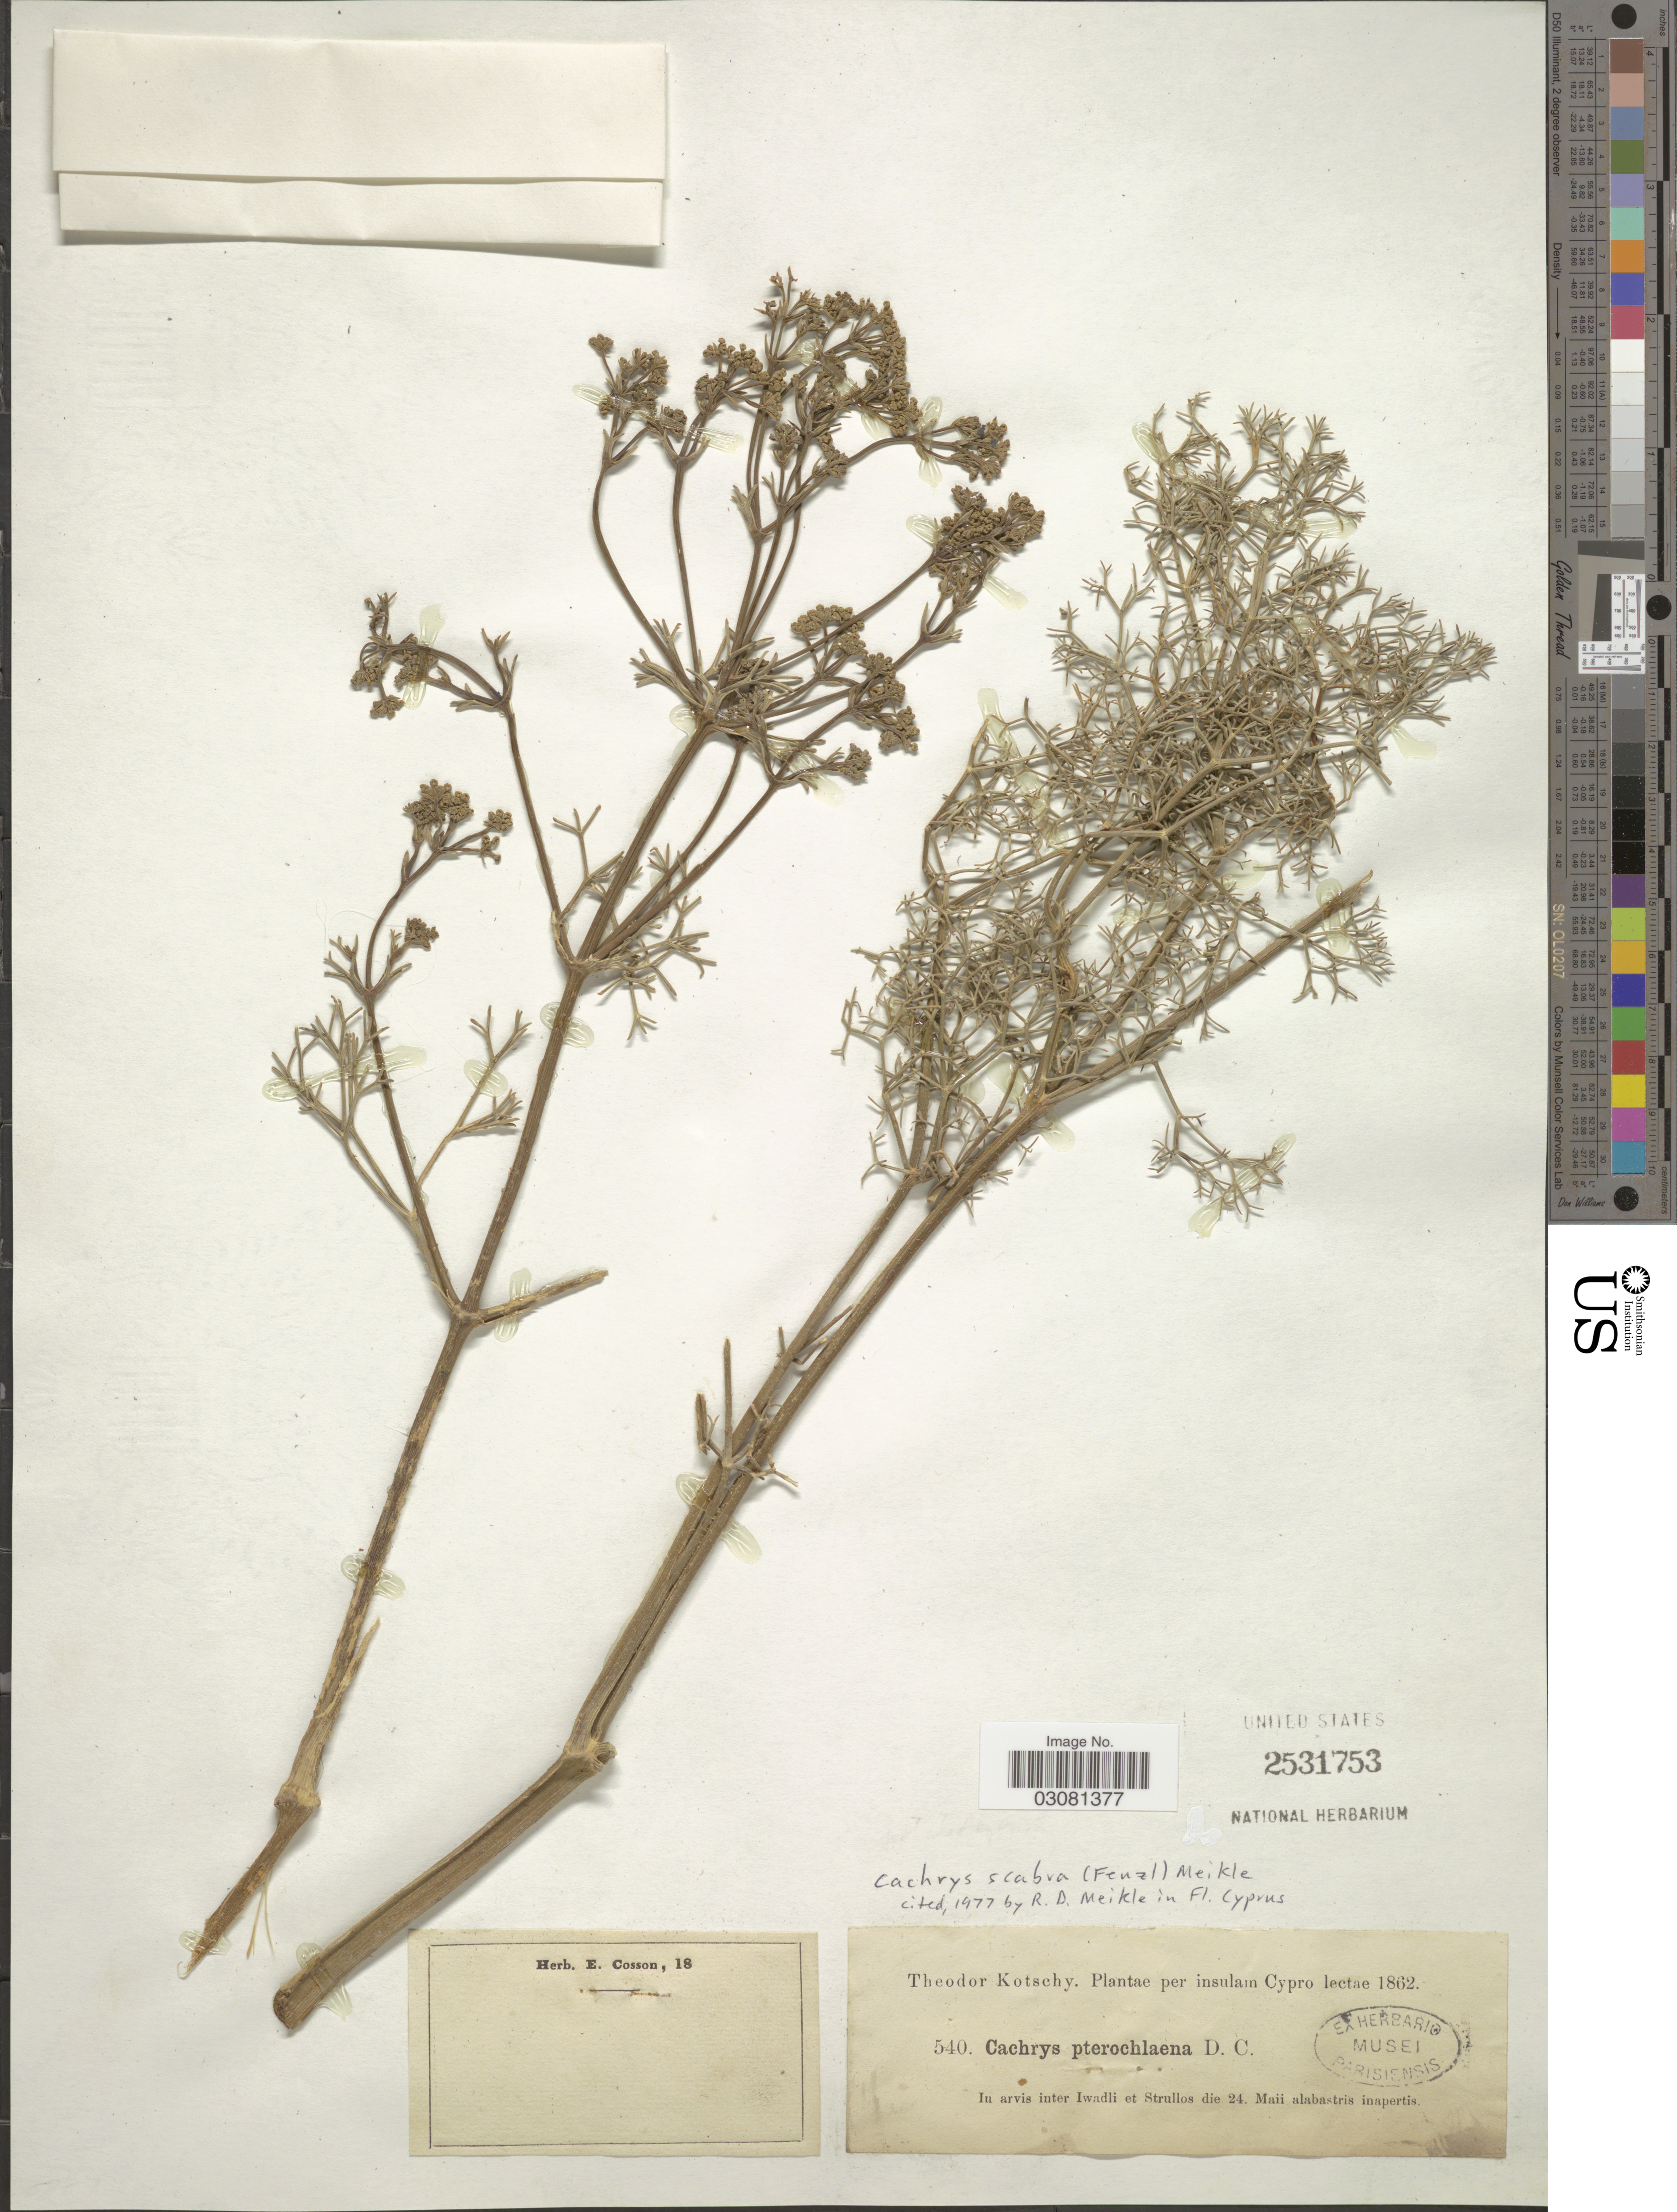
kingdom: Plantae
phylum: Tracheophyta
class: Magnoliopsida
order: Apiales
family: Apiaceae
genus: Cachrys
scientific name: Cachrys scabra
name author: (Fenzl) Meikle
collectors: K. G. Kotschy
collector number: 540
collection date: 1862-05-24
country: Cyprus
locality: Insulam Cypro. In arvis inter Iwadli et Strullos.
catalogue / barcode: US 2531753